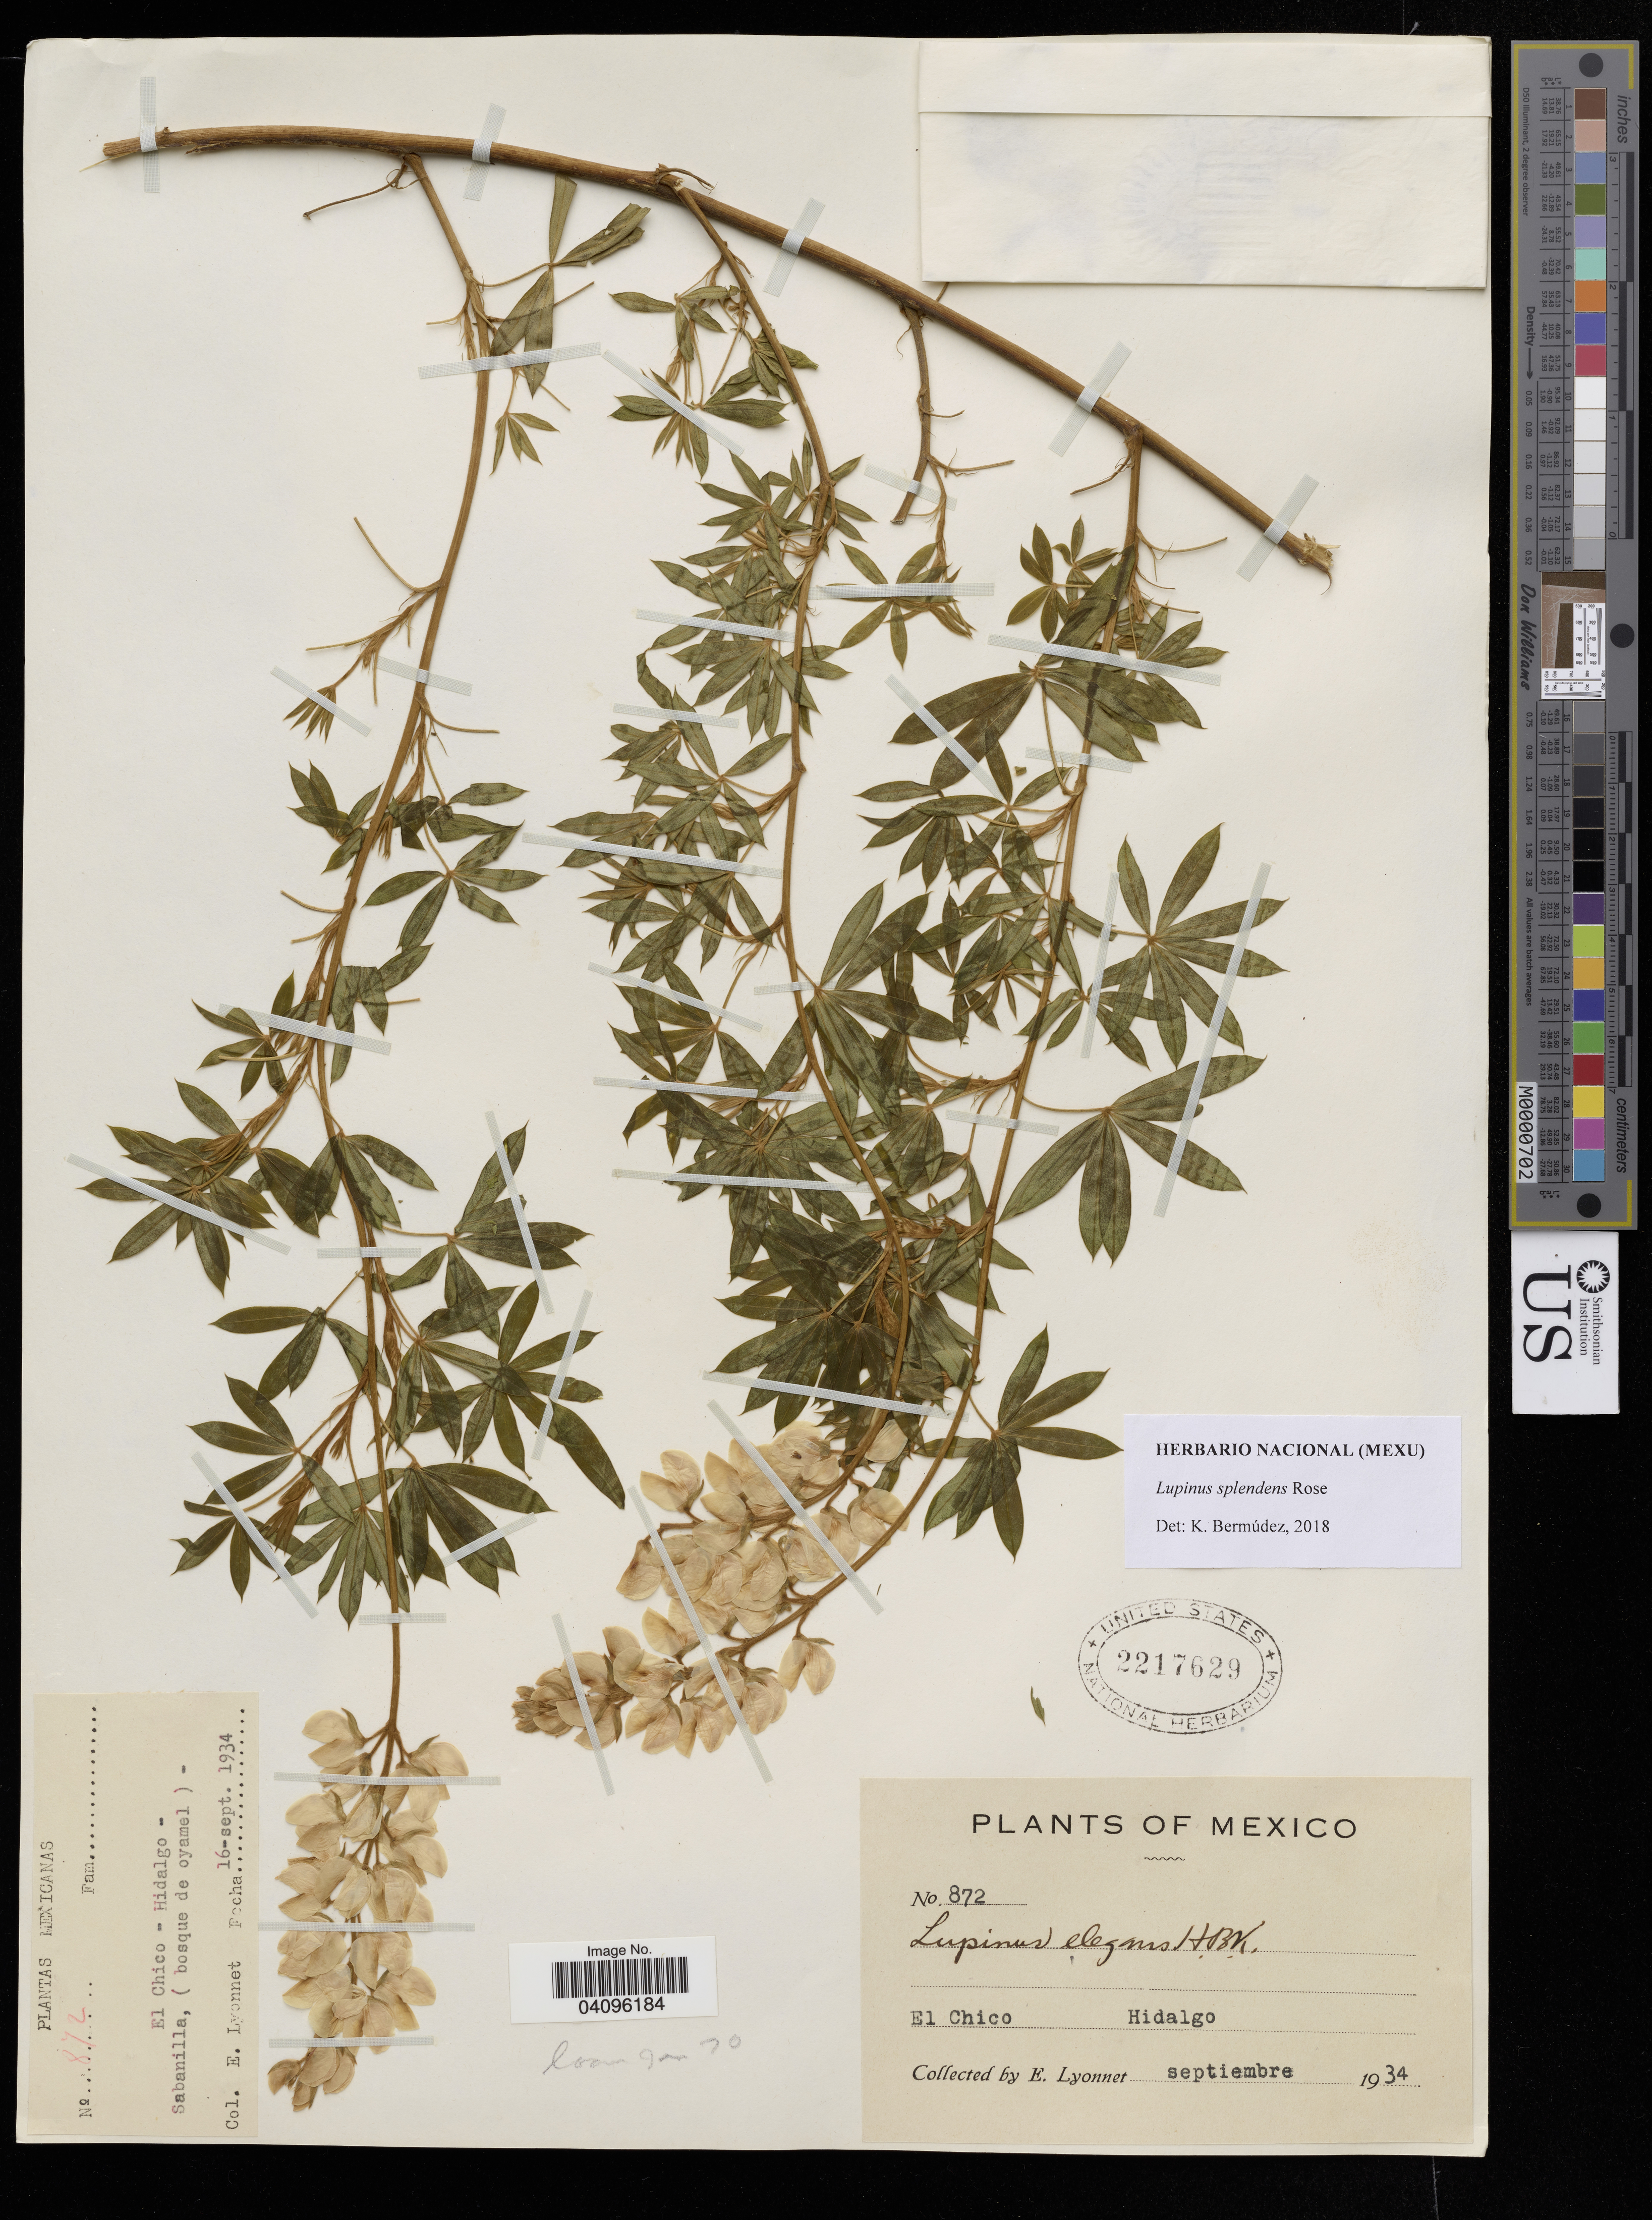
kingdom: Plantae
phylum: Tracheophyta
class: Magnoliopsida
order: Fabales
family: Fabaceae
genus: Lupinus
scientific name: Lupinus splendens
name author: Rose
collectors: E. Lyonnet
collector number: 872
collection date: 1934-09-16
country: Mexico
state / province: Hidalgo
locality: El Chico - Hidalgo - Sabanilla, (bosque de oyamel).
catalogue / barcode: US 2217629